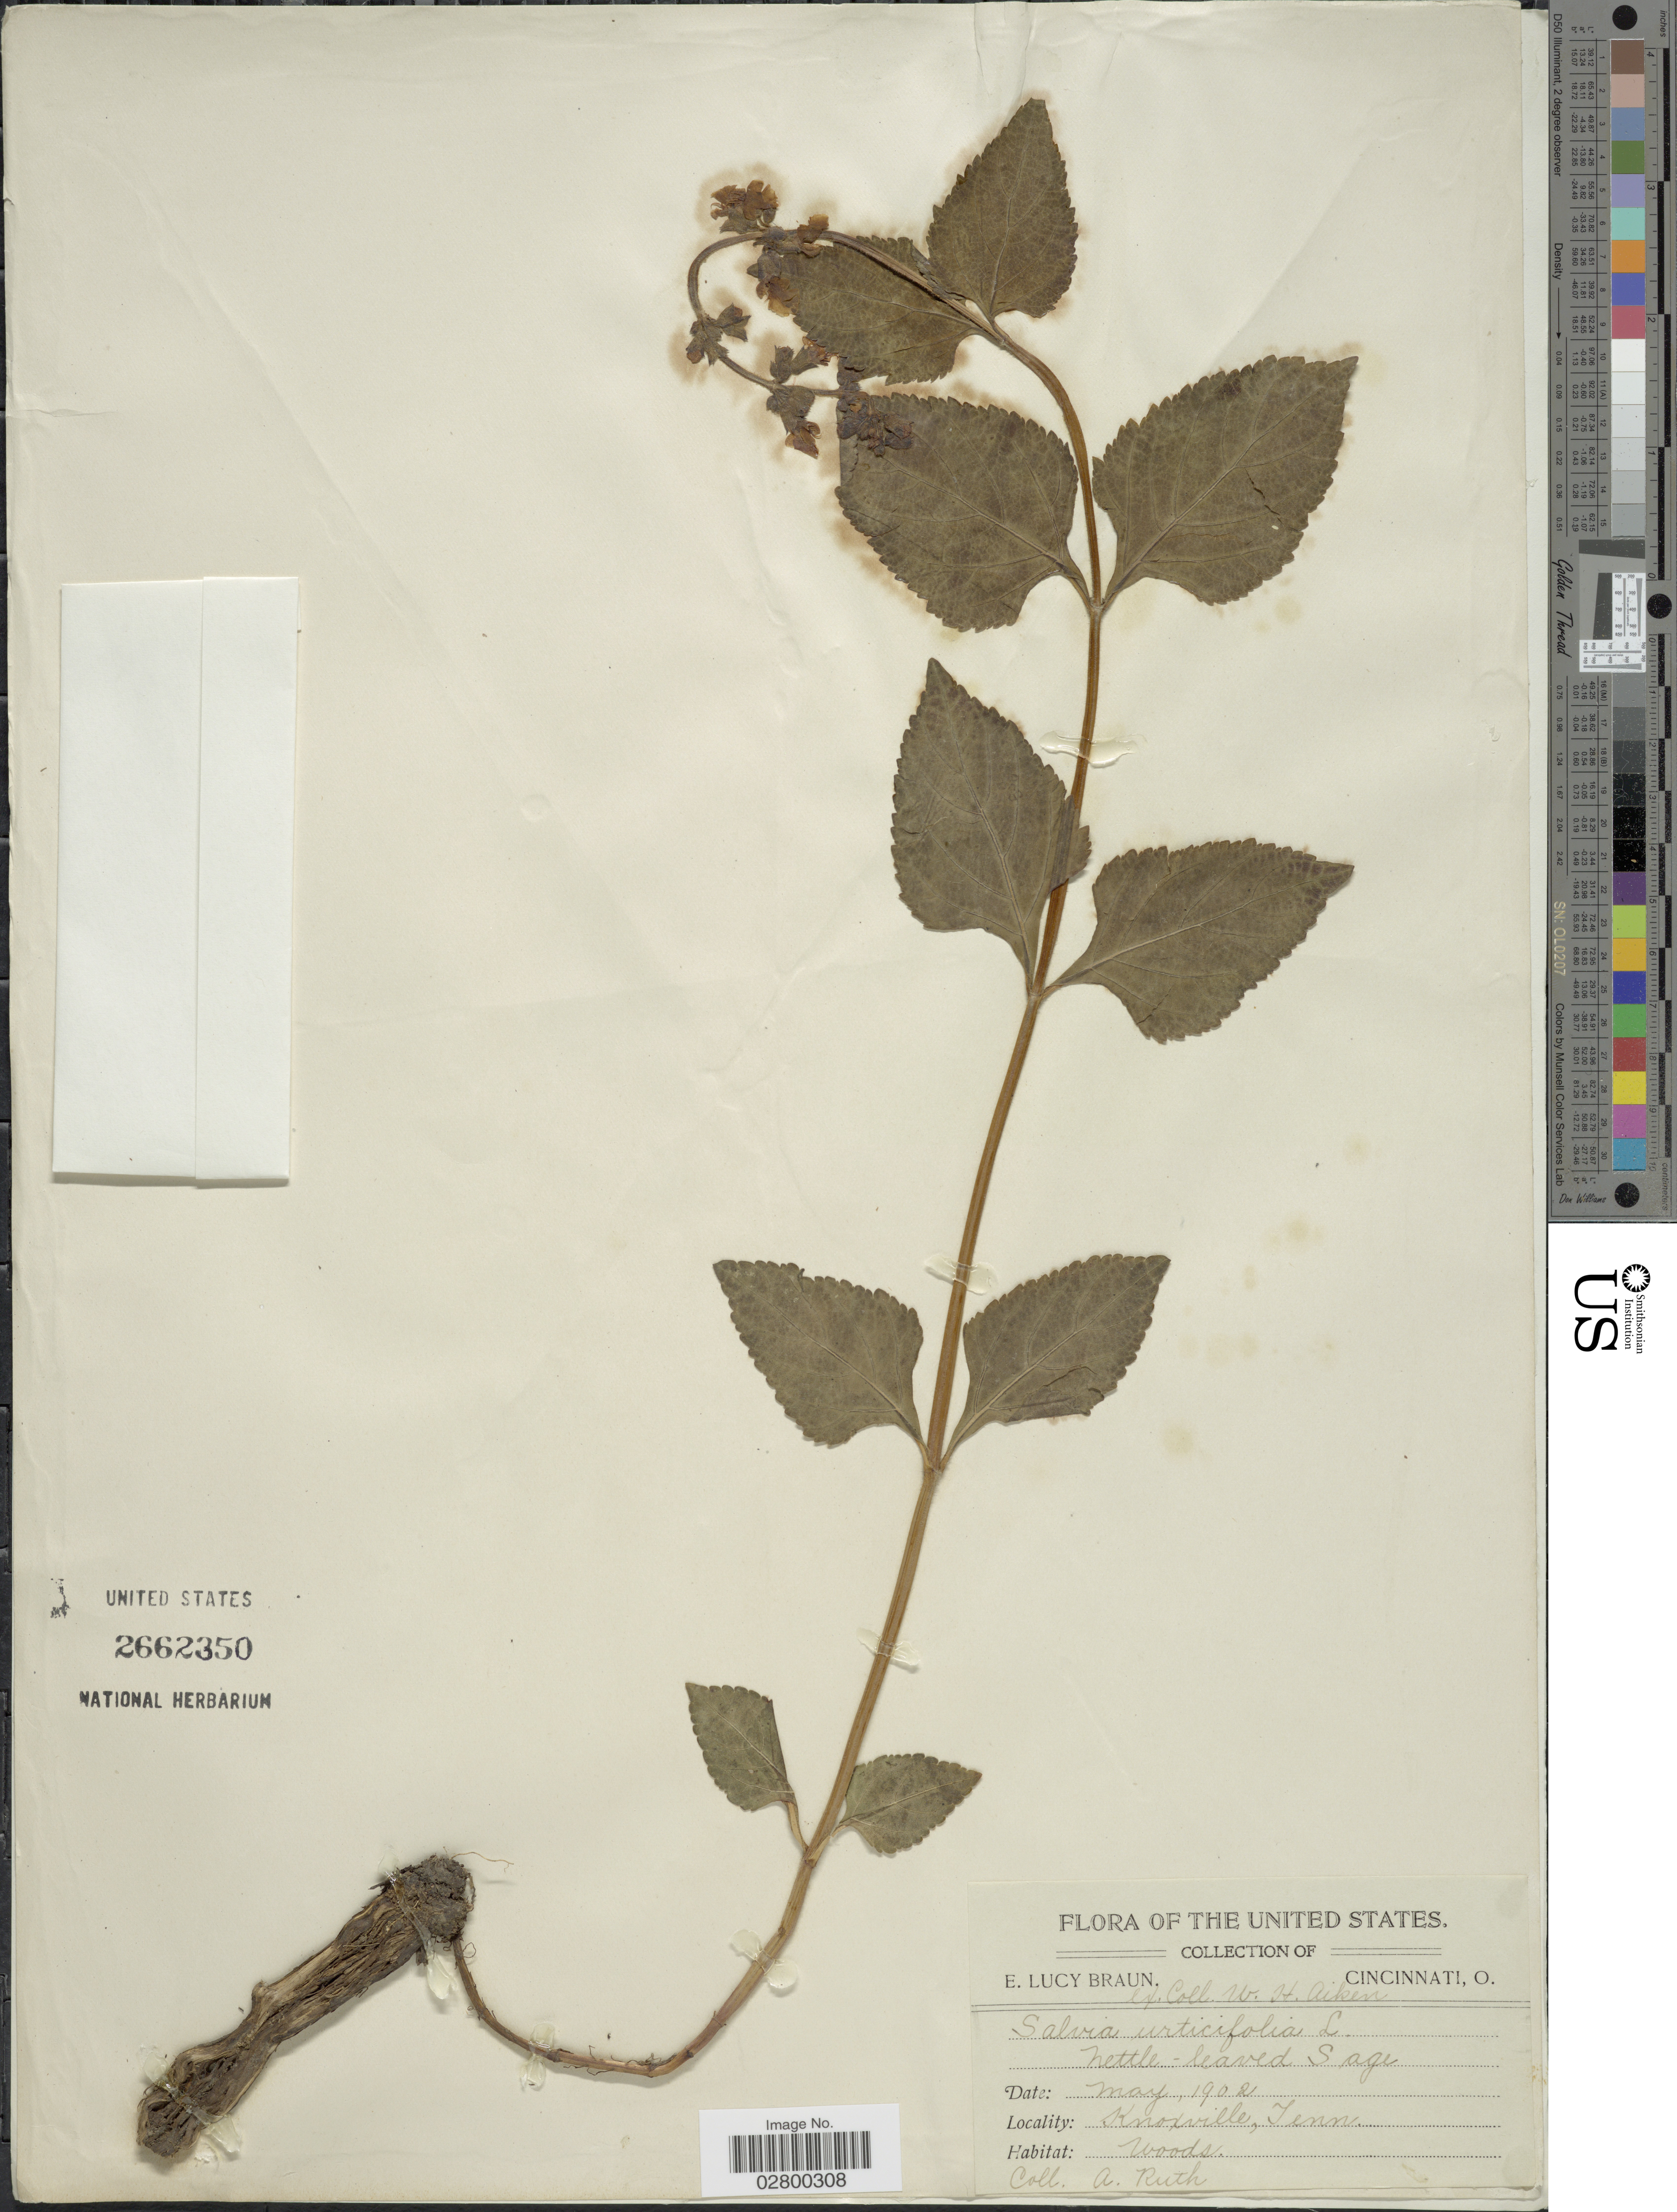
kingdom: Plantae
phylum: Tracheophyta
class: Magnoliopsida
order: Lamiales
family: Lamiaceae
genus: Salvia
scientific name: Salvia urticifolia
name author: L.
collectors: A. Ruth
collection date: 1902-05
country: United States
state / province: Tennessee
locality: Knoxville, Tenn.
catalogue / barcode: US 2662350